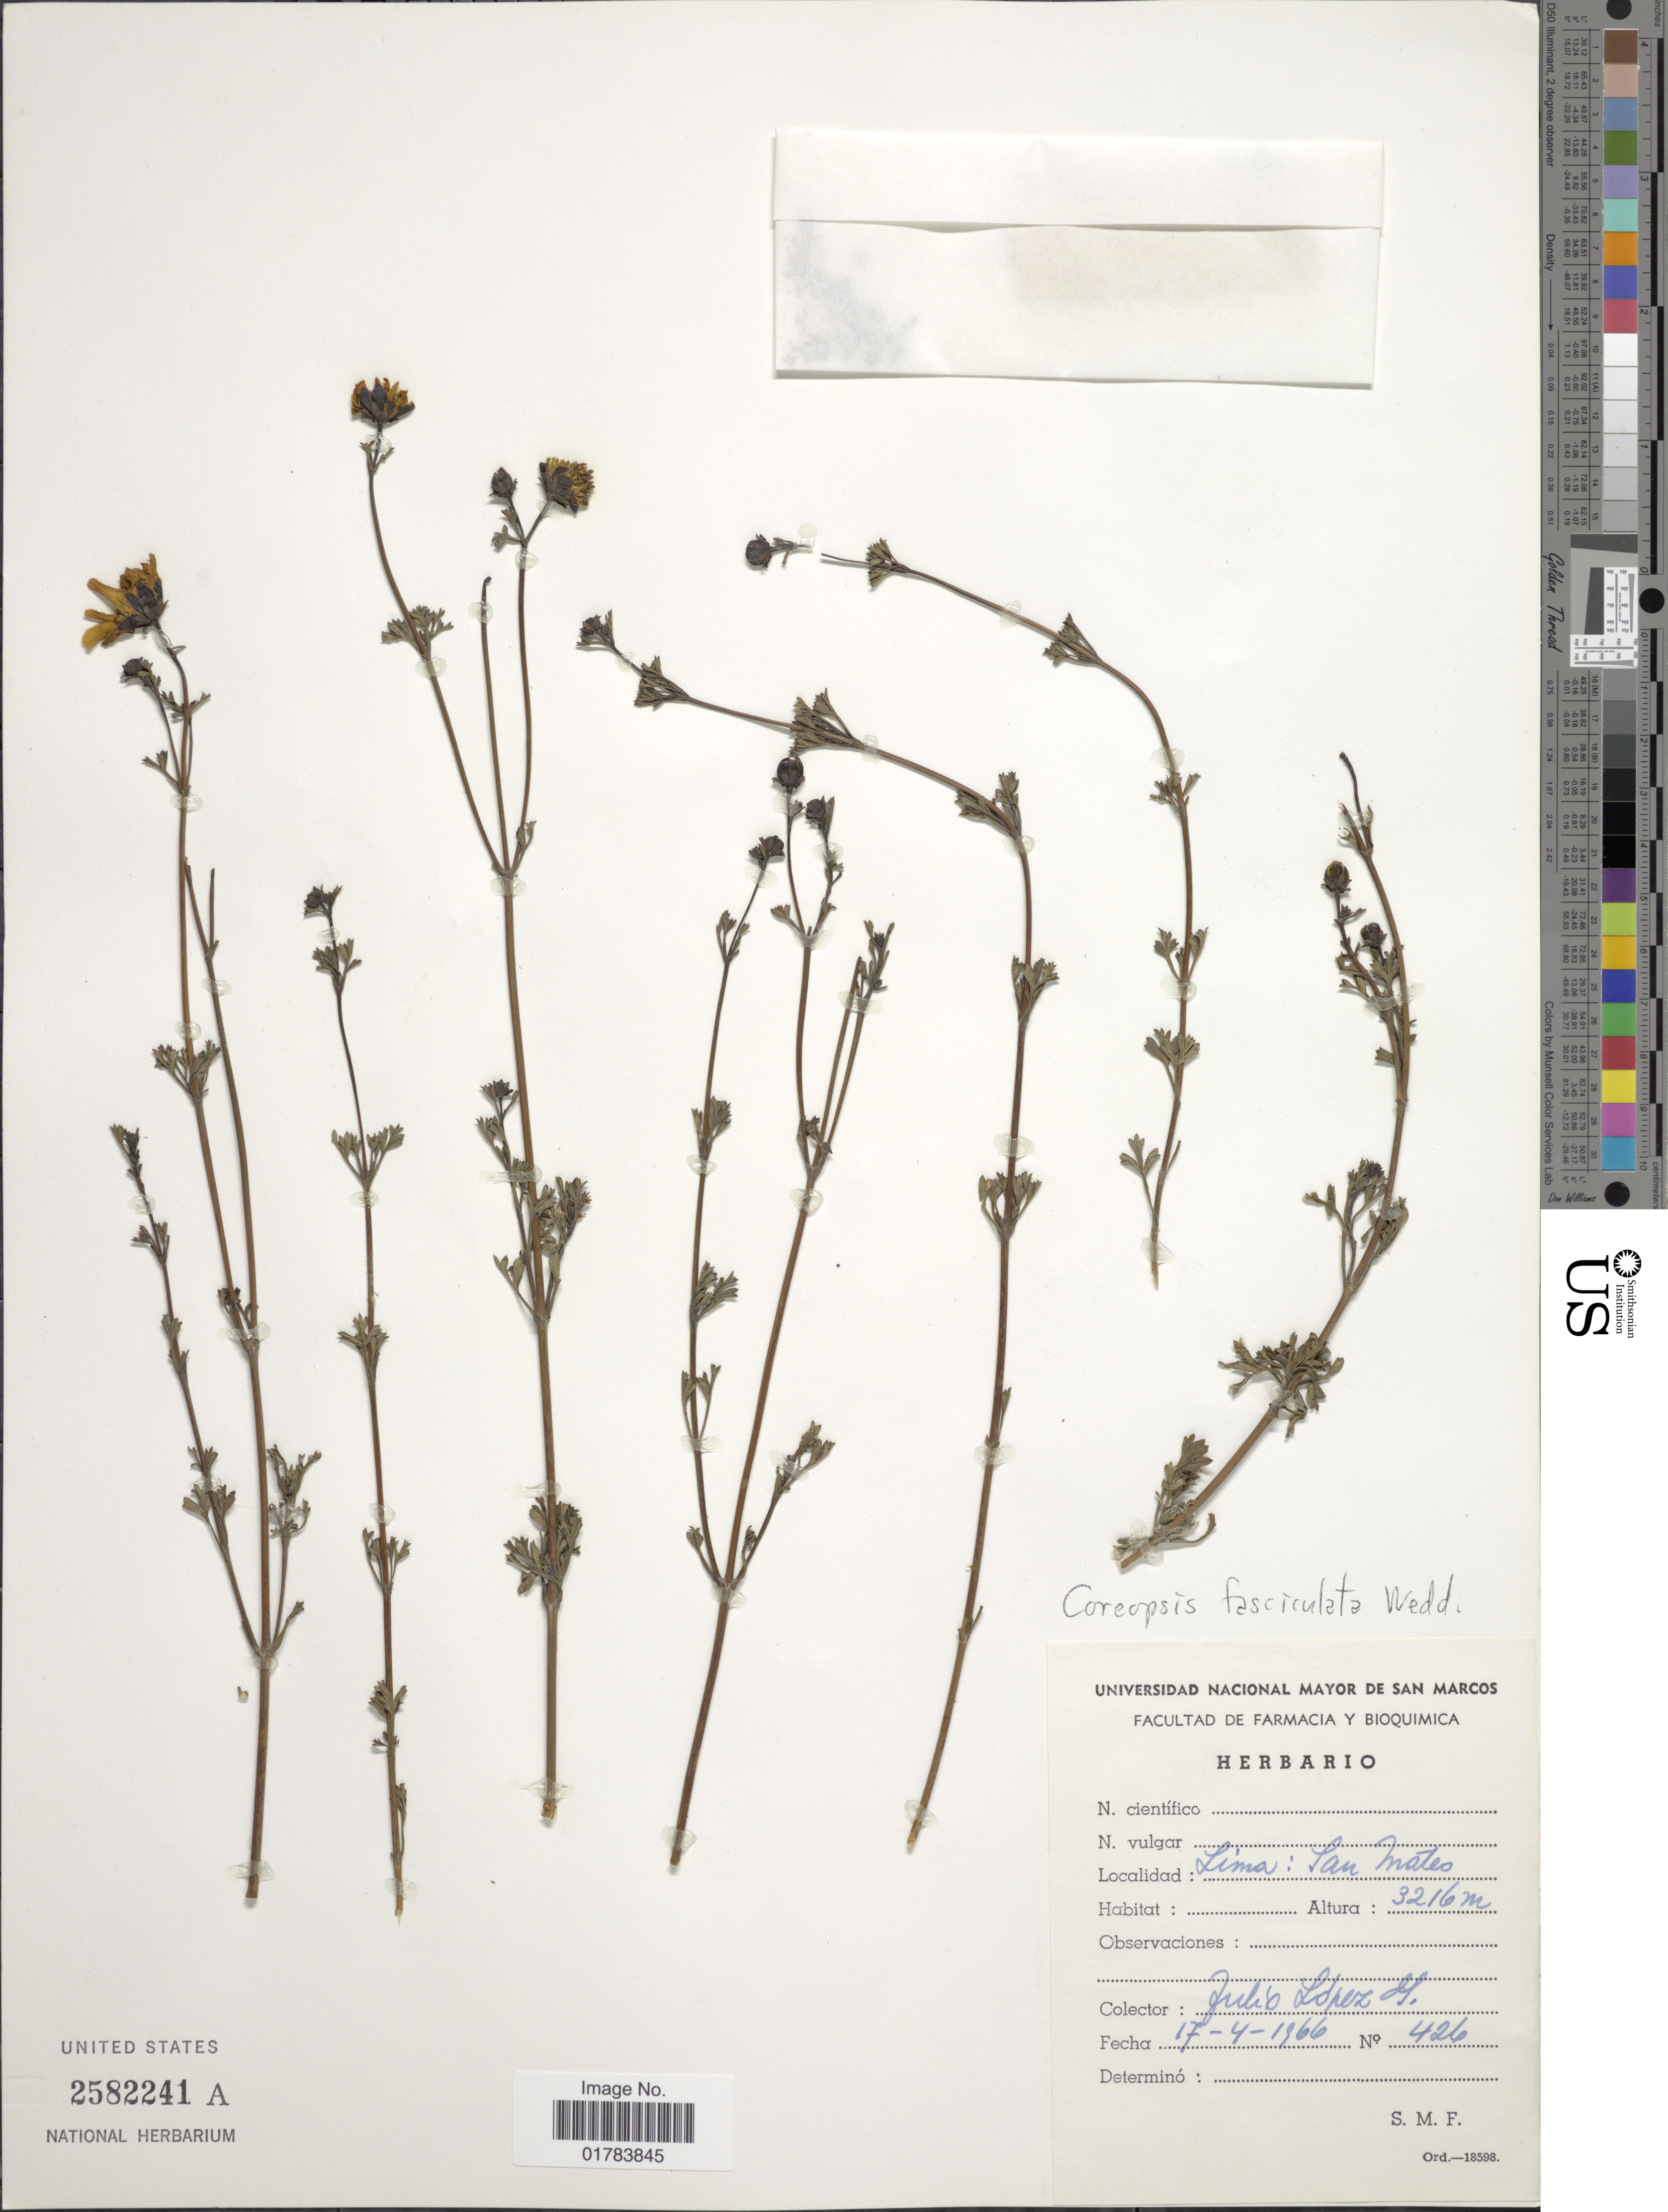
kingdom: Plantae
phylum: Tracheophyta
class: Magnoliopsida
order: Asterales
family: Asteraceae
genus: Coreopsis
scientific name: Coreopsis fasciculata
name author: Wedd.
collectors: J. López G.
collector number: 426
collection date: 1966-04-17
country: Peru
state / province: Lima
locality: San Mateo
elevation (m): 3216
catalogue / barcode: US 2582241A